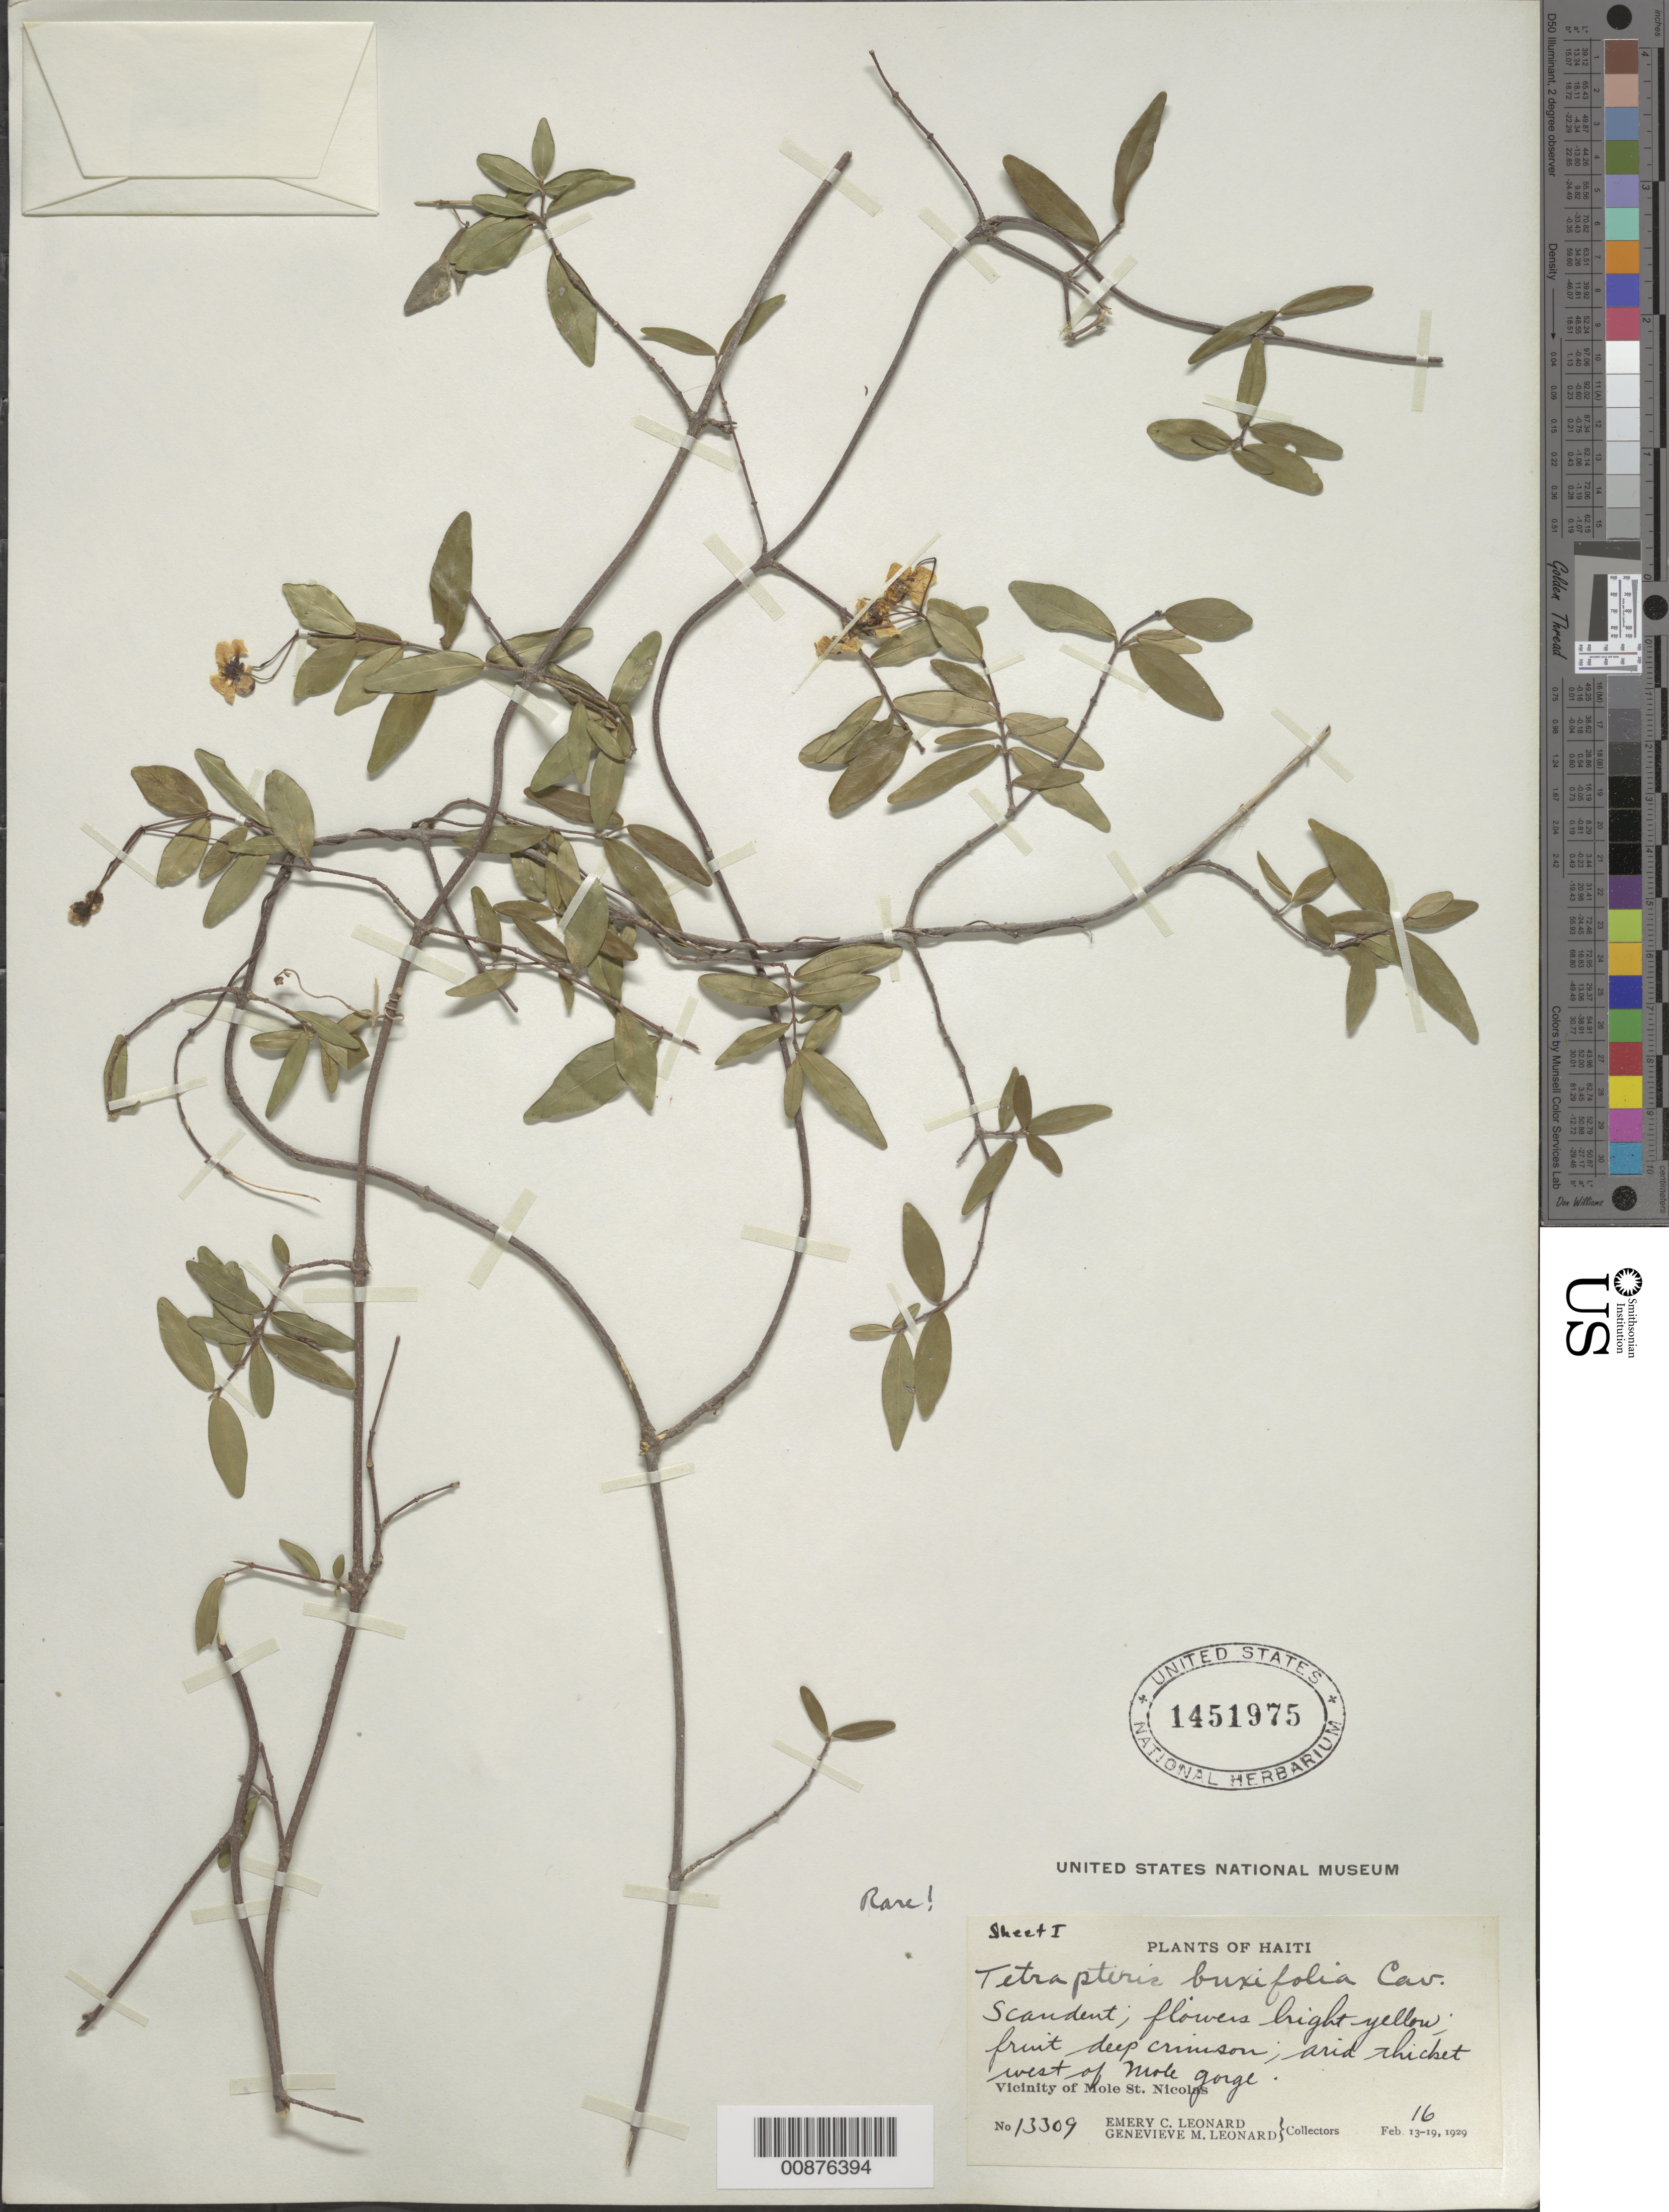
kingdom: Plantae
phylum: Tracheophyta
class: Magnoliopsida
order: Malpighiales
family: Malpighiaceae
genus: Tetrapterys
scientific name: Tetrapterys buxifolia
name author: Cav.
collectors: E. C. Leonard & G. M. Leonard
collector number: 13309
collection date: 1929-02-16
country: Haiti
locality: West of Mole Gorge. Vicinity of Mole St. Nicolas.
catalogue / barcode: US 1451975